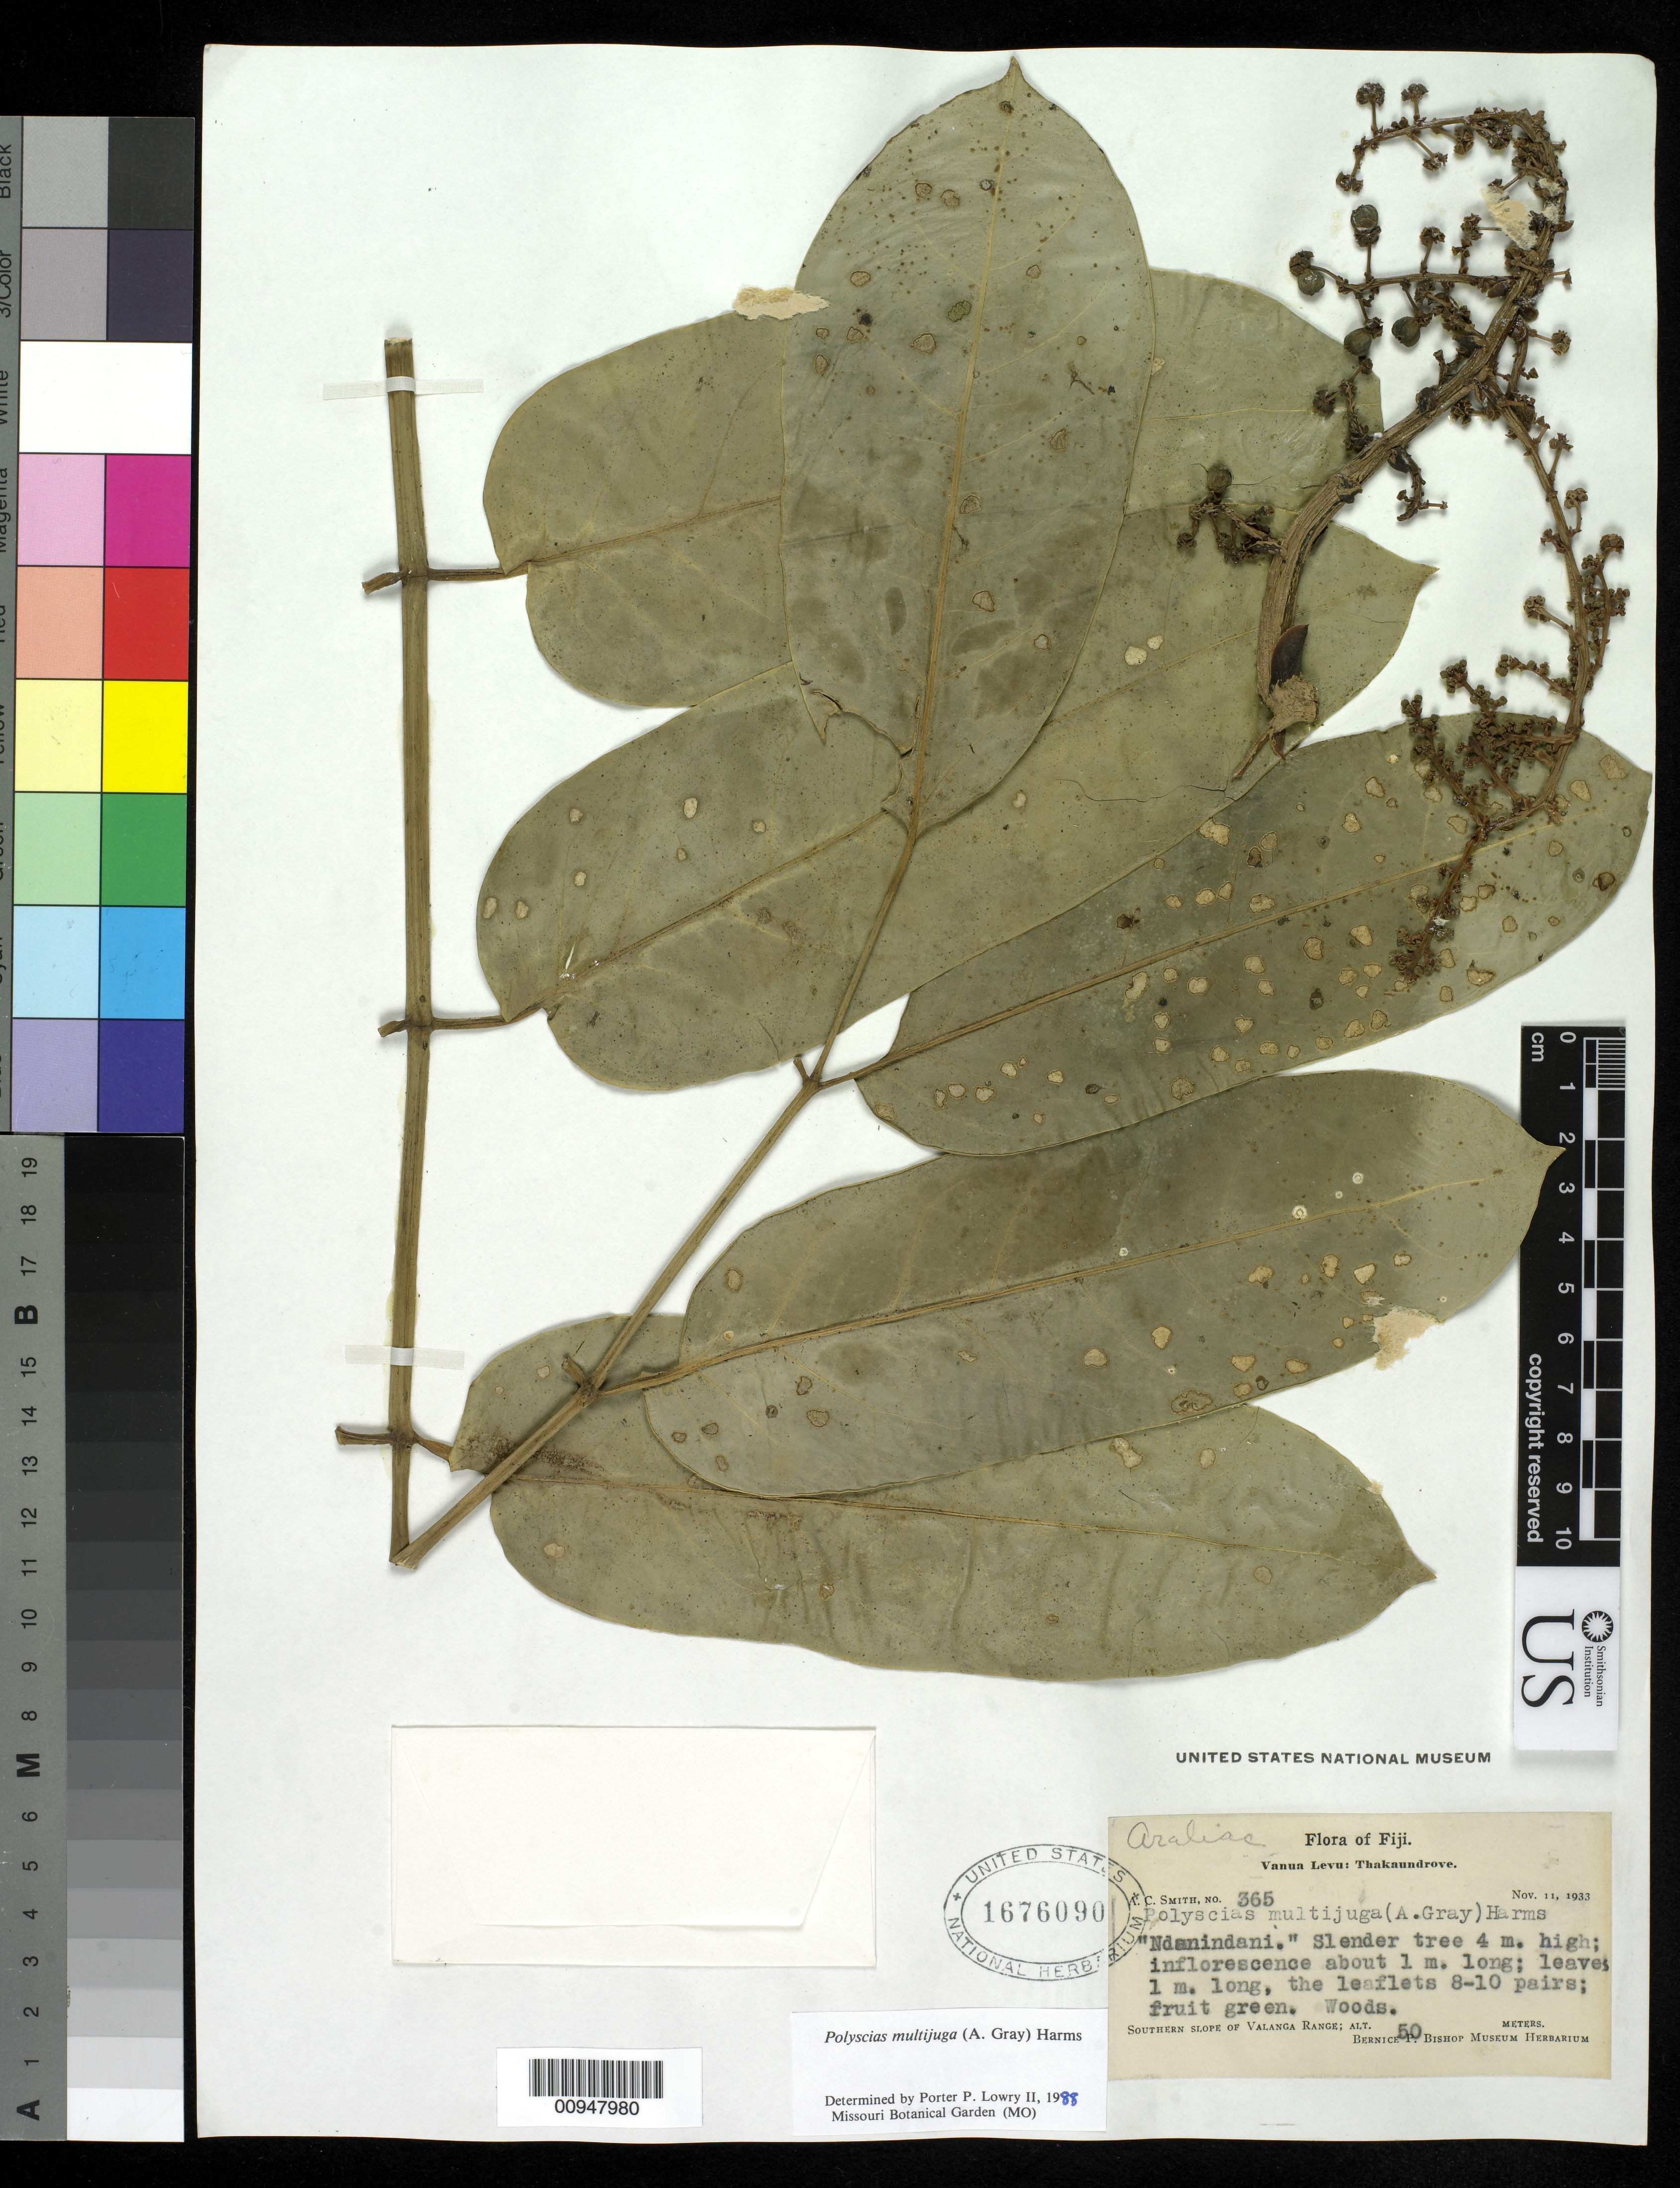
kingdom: Plantae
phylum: Tracheophyta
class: Magnoliopsida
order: Apiales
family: Araliaceae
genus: Polyscias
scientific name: Polyscias multijuga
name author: Harms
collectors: C. A. Smith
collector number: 365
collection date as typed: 11 Nov 1933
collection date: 1933-11-11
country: Fiji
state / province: Northern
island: Vanua Levu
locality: S. slope of Valanga Range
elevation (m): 50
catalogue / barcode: US 1676090